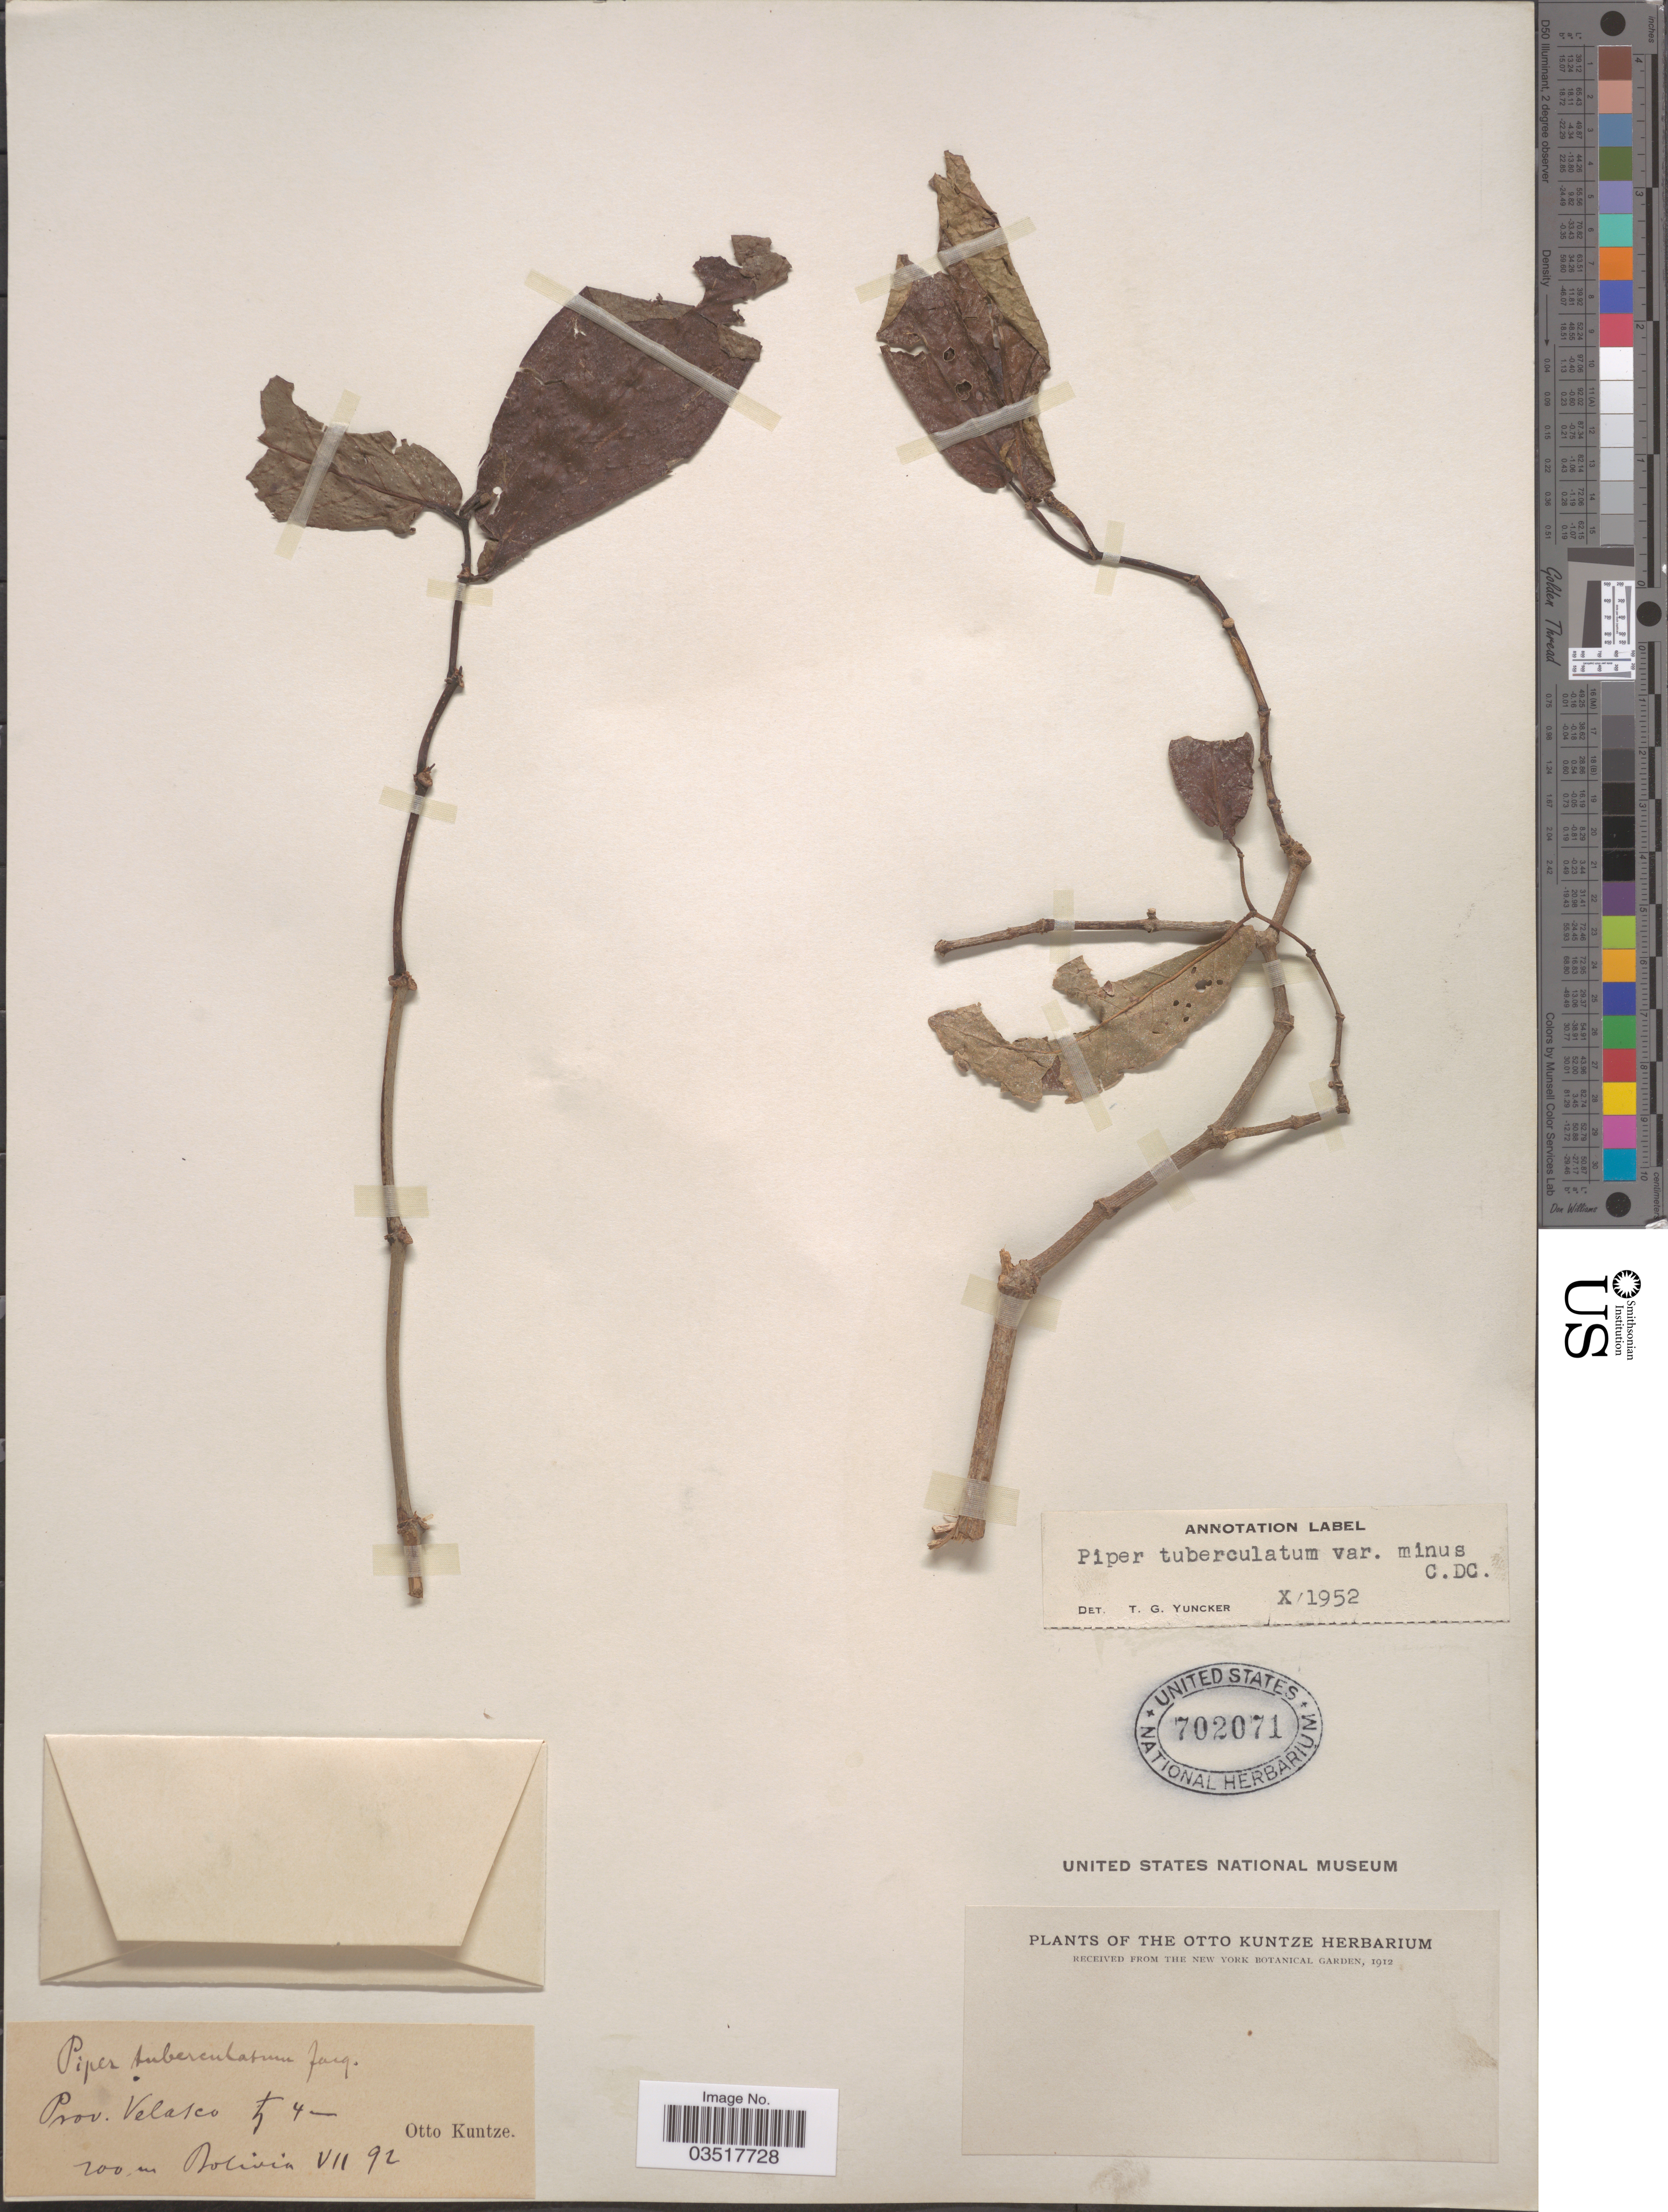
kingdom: Plantae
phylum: Tracheophyta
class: Magnoliopsida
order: Piperales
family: Piperaceae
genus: Piper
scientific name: Piper tuberculatum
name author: Jacq.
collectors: C.E.O. Kuntze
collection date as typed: Transcribed d/m/y: /7/92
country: Bolivia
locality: Prov. Velasco.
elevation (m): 200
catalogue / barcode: US 702071